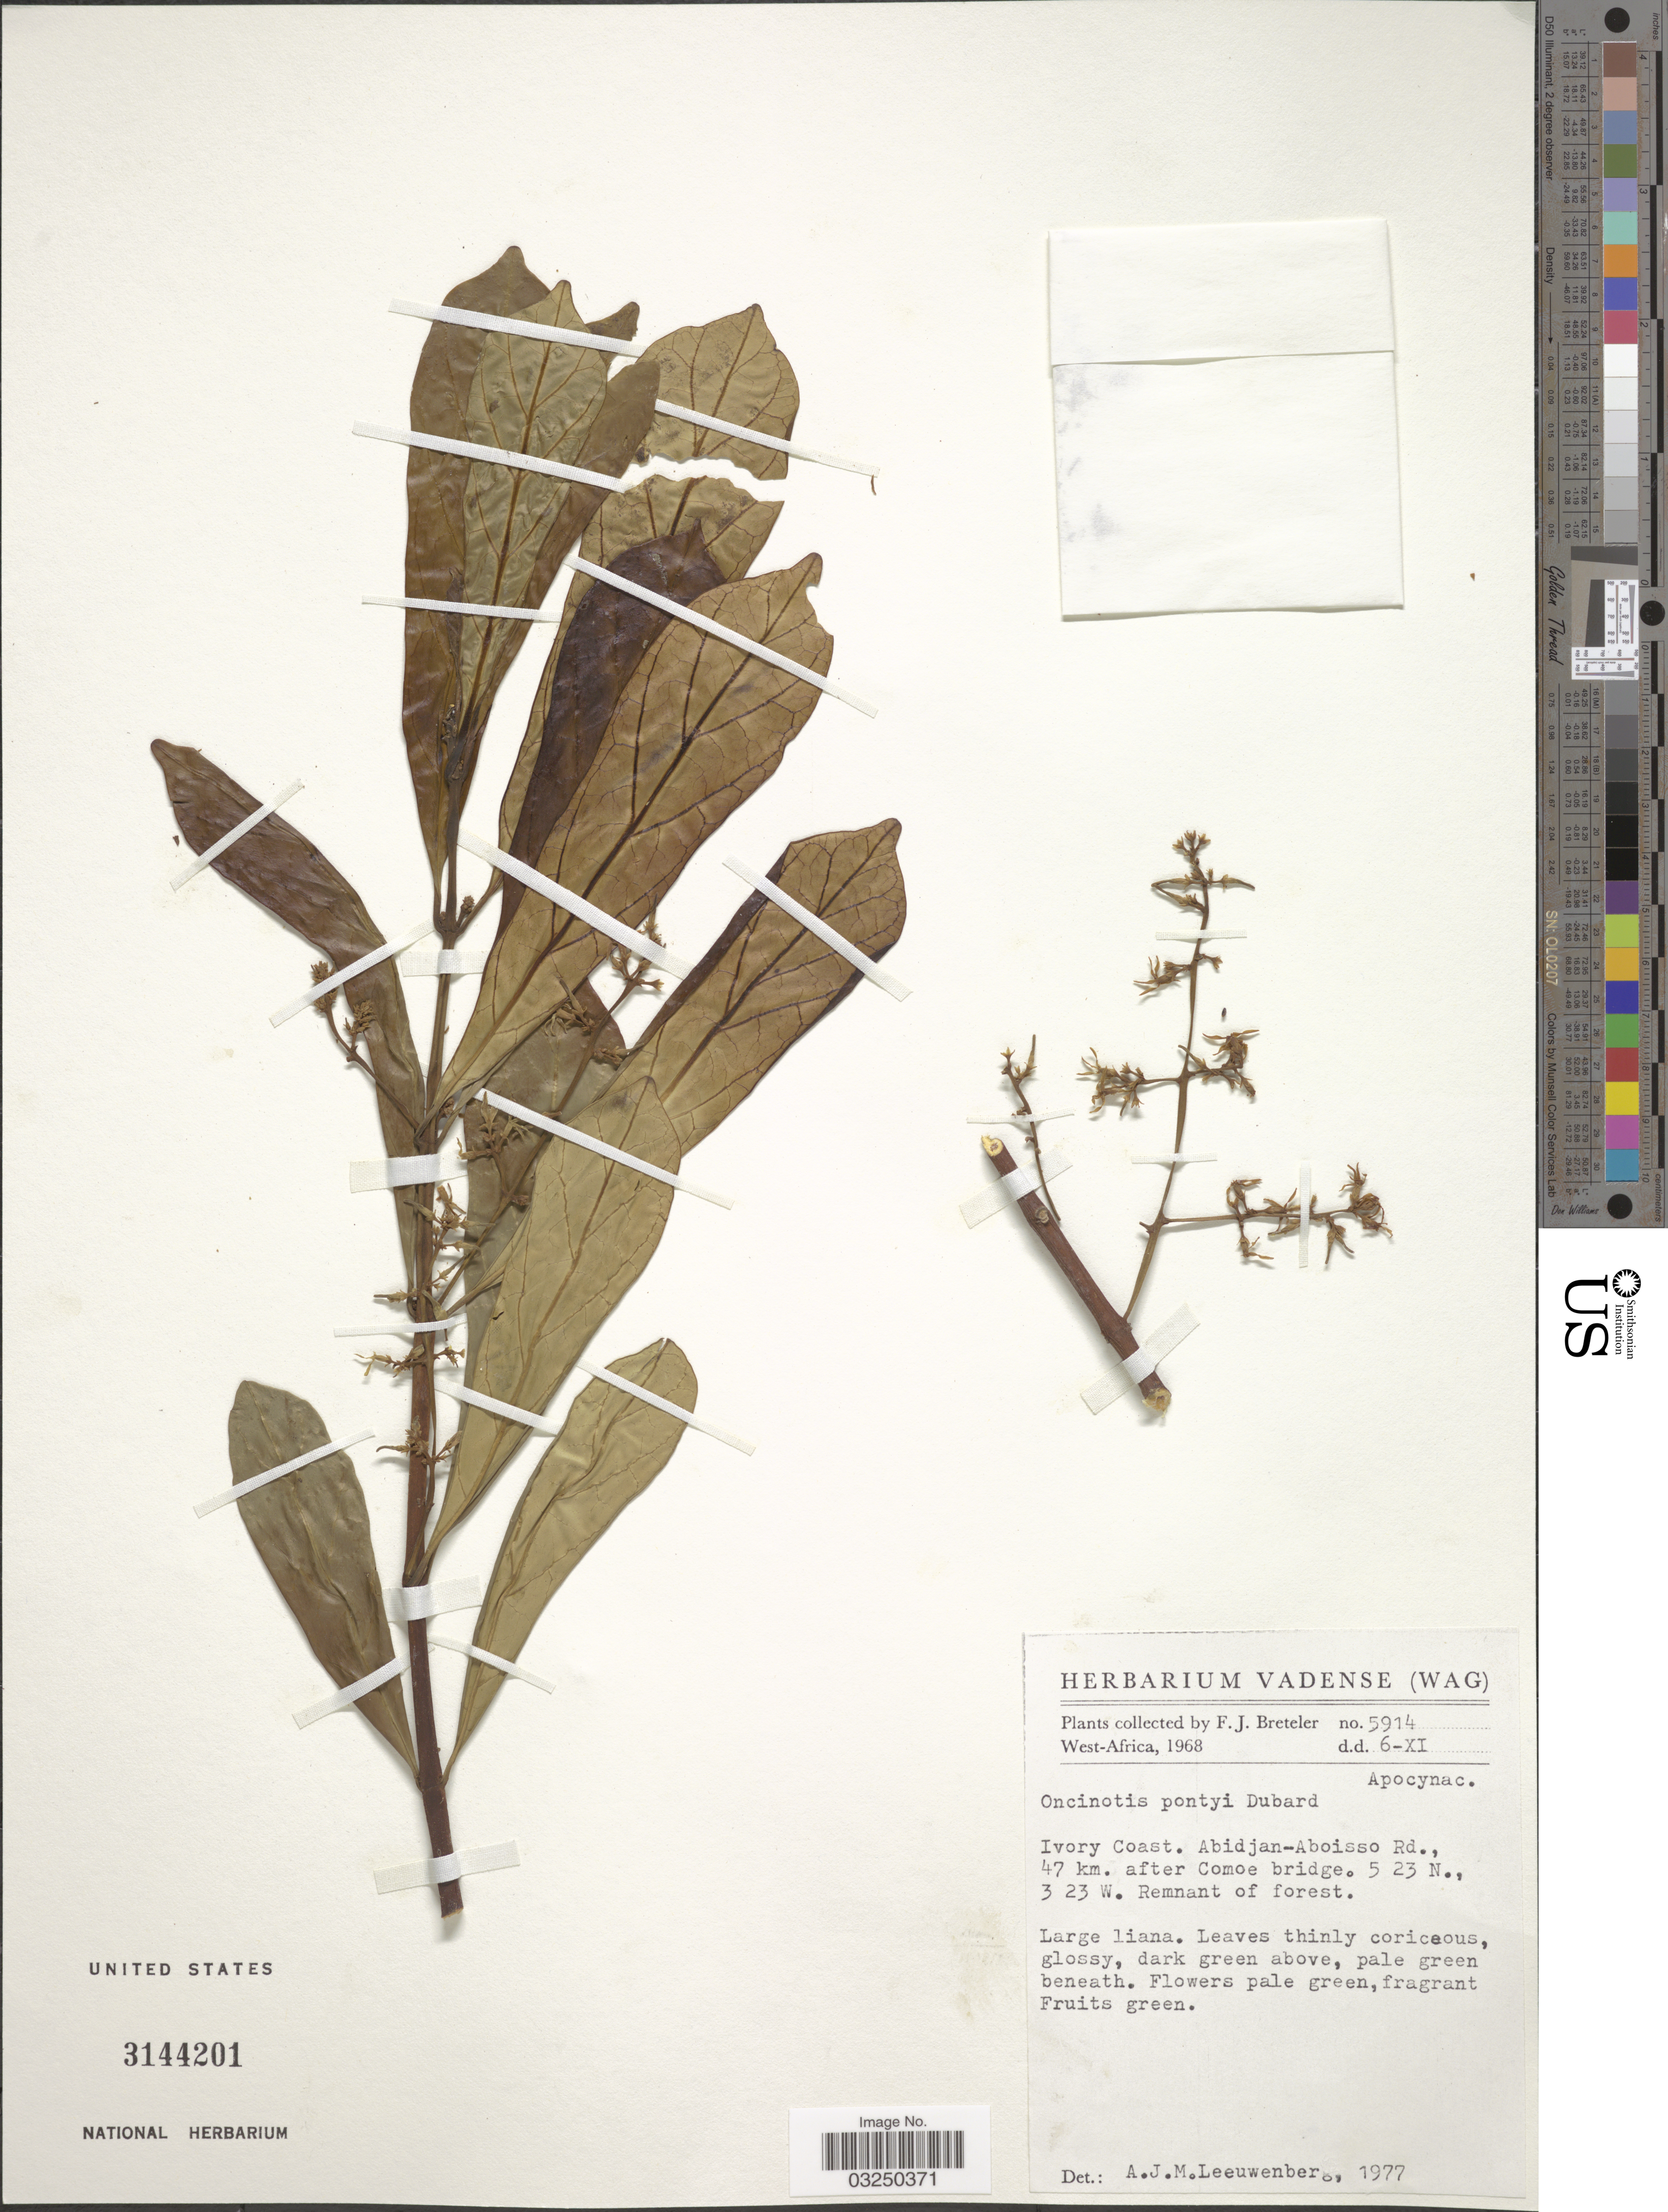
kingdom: Plantae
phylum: Tracheophyta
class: Magnoliopsida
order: Gentianales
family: Apocynaceae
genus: Oncinotis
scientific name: Oncinotis pontyi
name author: Dubard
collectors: F. J. Breteler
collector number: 5914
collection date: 1968-11-06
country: Ivory Coast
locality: Abidjan-Aboisso Rd., 47 km. after Comoe bridge.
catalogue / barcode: US 3144201